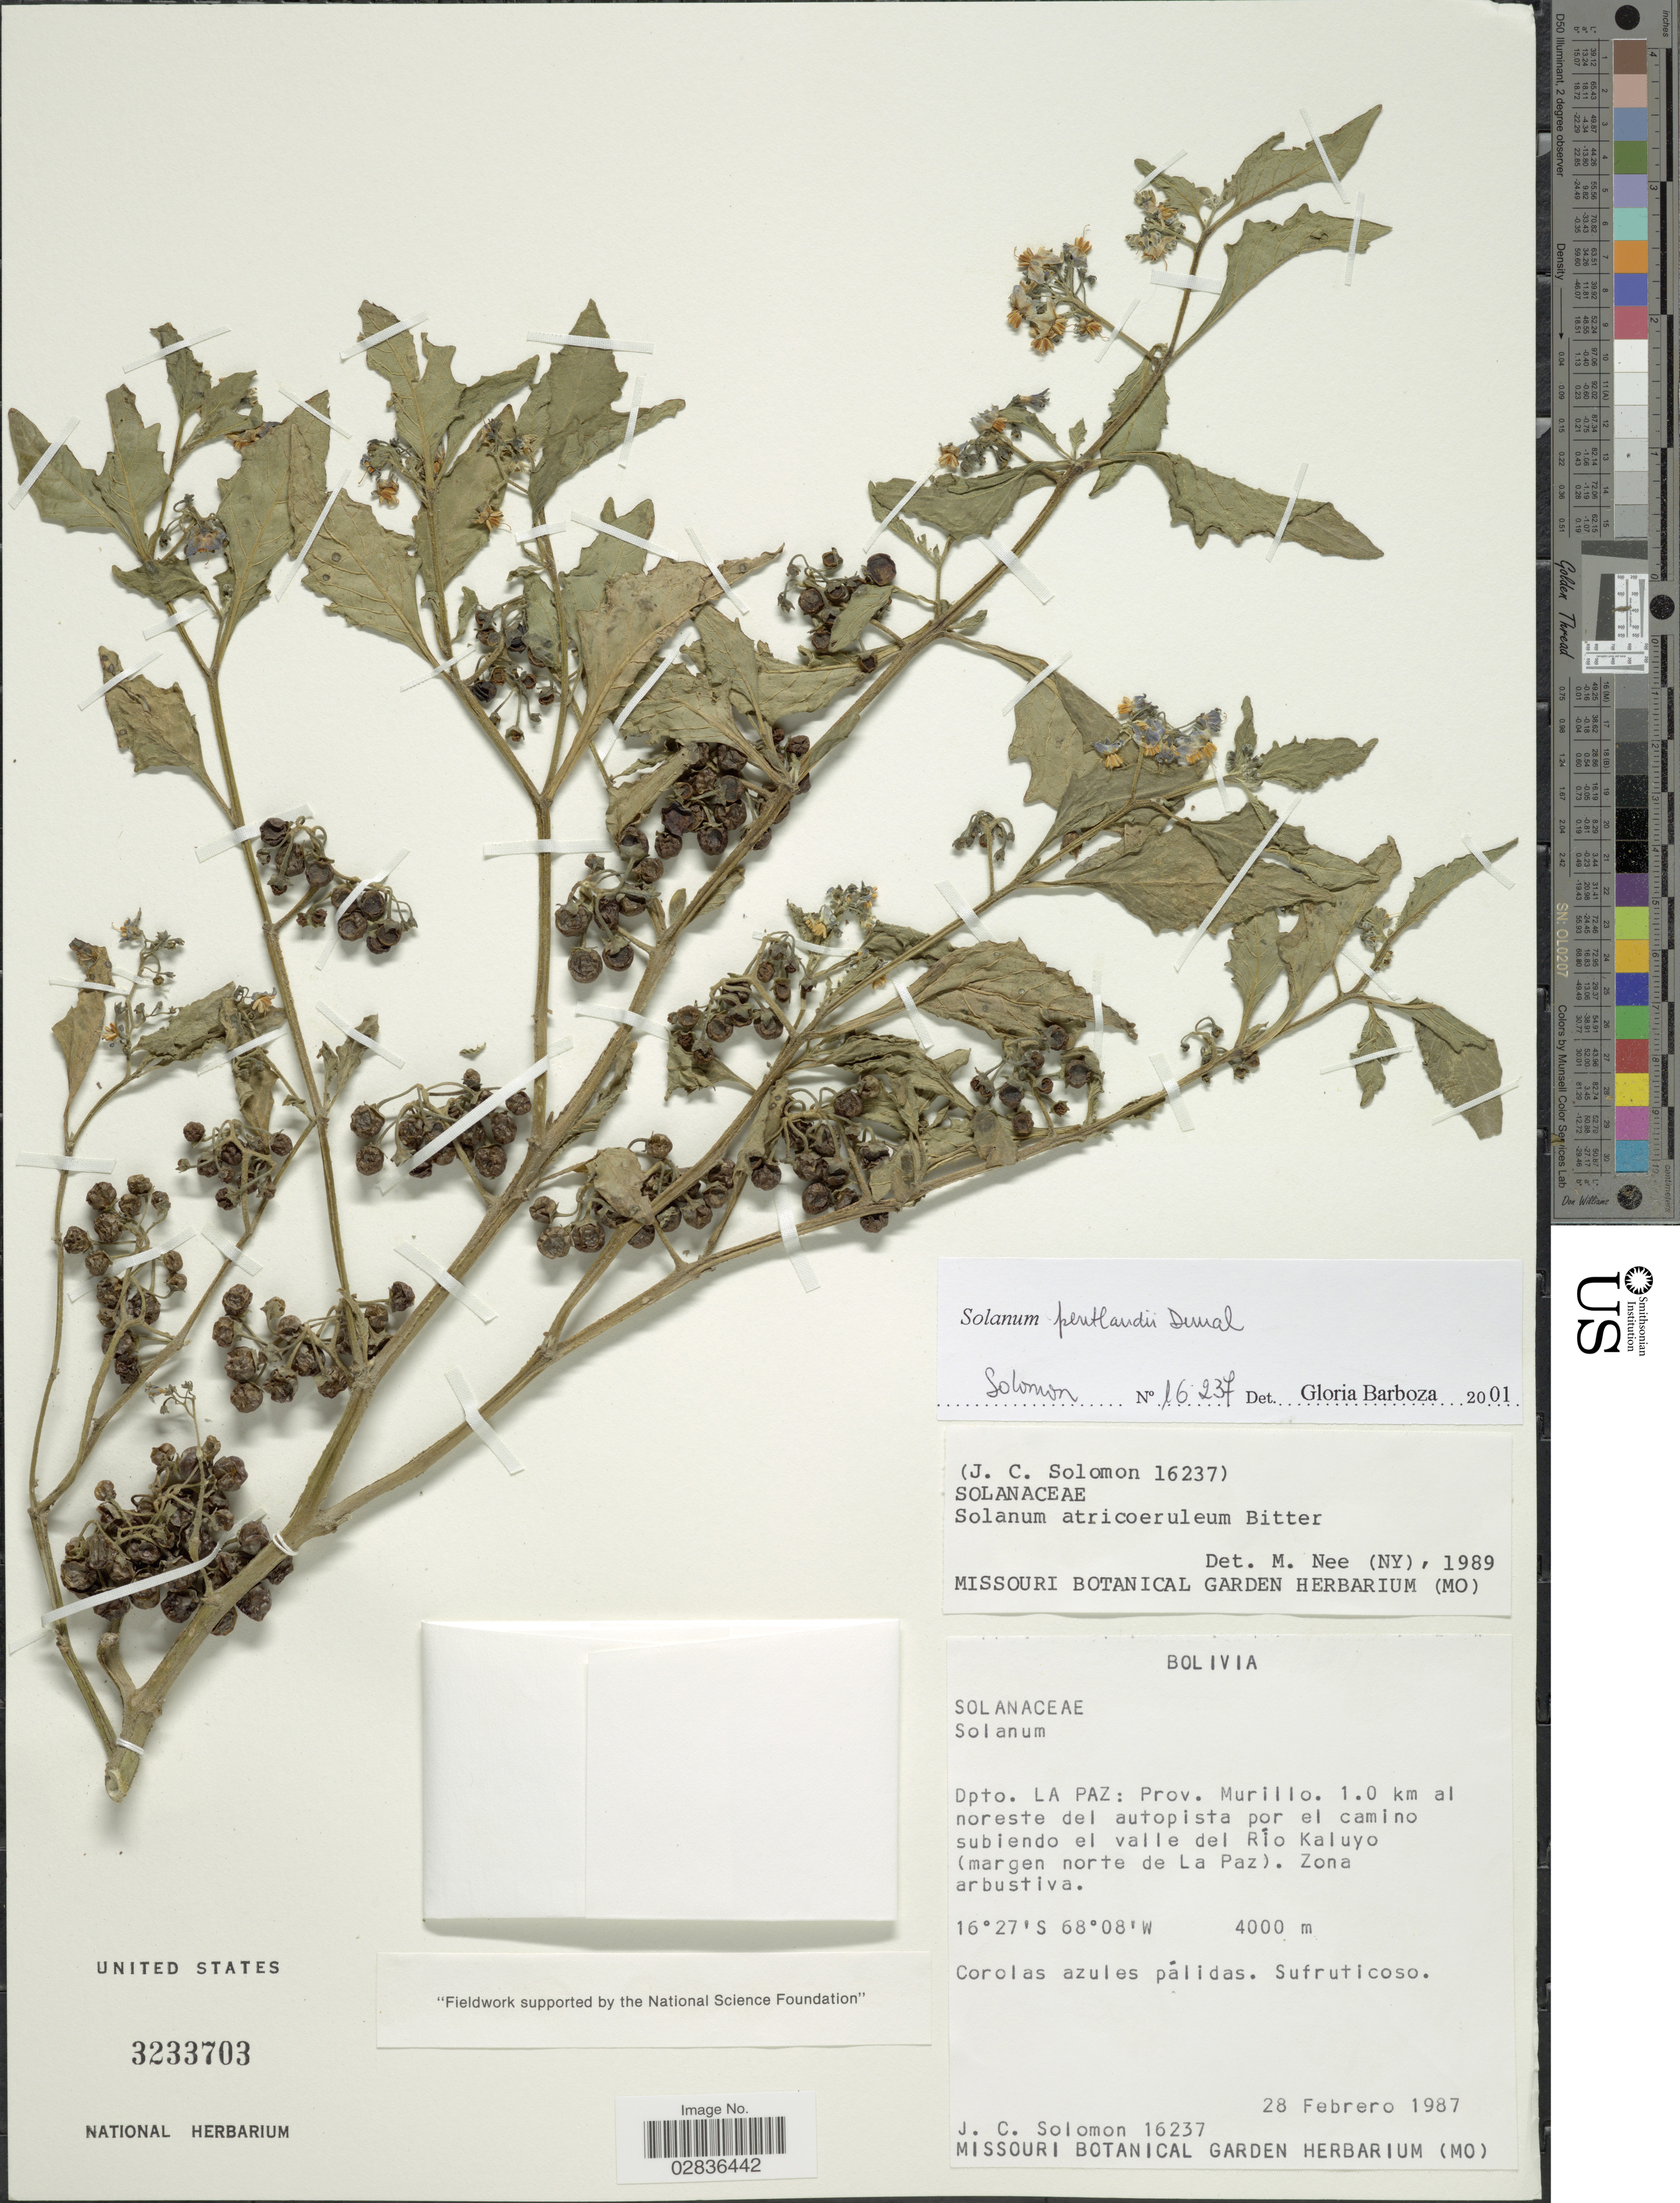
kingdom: Plantae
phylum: Tracheophyta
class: Magnoliopsida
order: Solanales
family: Solanaceae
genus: Solanum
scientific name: Solanum pentlandii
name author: Dunal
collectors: J. C. Solomon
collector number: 16237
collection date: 1987-02-28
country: Bolivia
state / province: La Paz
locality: Dpto. La Paz: Prov. Murillo. 1.0 km al noreste del autopista por el camino subiendo el valle del Río Kaluyo (margen norte de La Paz).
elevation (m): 4000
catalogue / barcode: US 3233703